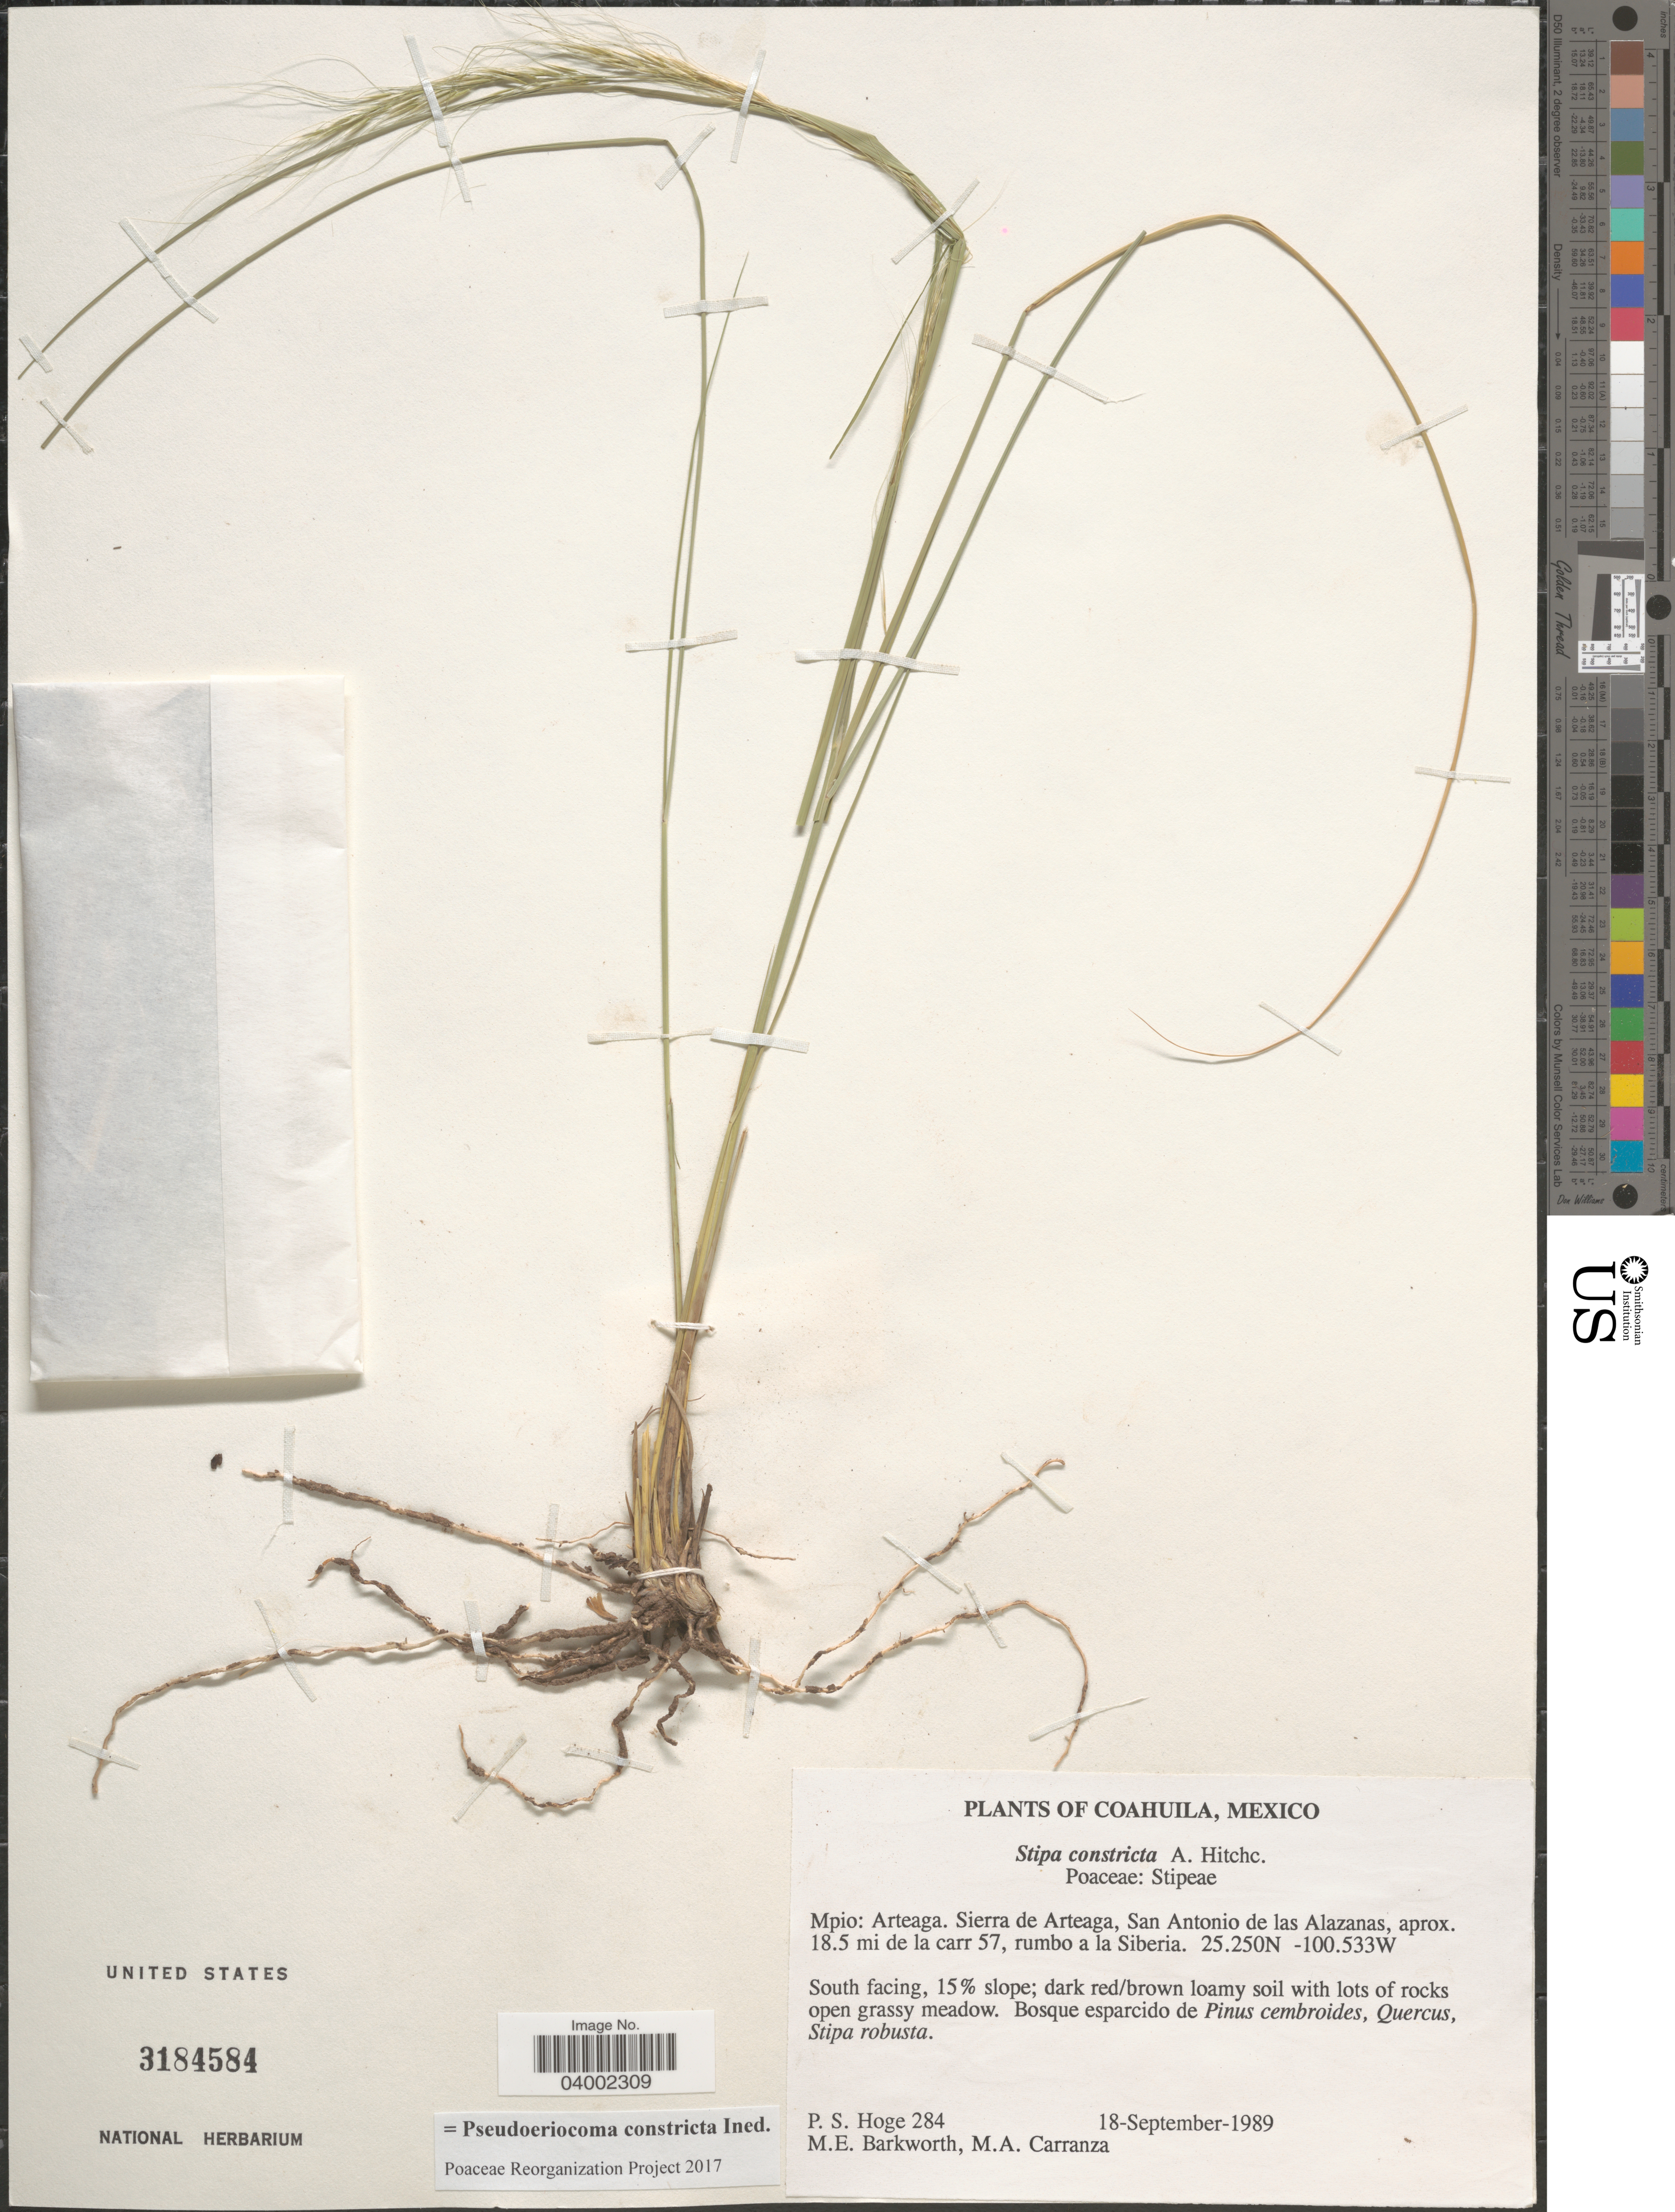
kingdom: Plantae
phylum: Tracheophyta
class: Liliopsida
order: Poales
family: Poaceae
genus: Pseudoeriocoma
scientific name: Pseudoeriocoma constricta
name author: (Kunth) Romasch.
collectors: P. S. Hoge, M. E. Barkworth & M. Carranza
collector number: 284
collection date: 1989-09-18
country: Mexico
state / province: Coahuila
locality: Mpio: Arteaga. Sierra de Arteaga, San Antonio de las Alazanas, aprox. 18.5 mi de la carr 57, rumbo a la Siberia. South facing, 15% slope.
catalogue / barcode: US 3184584